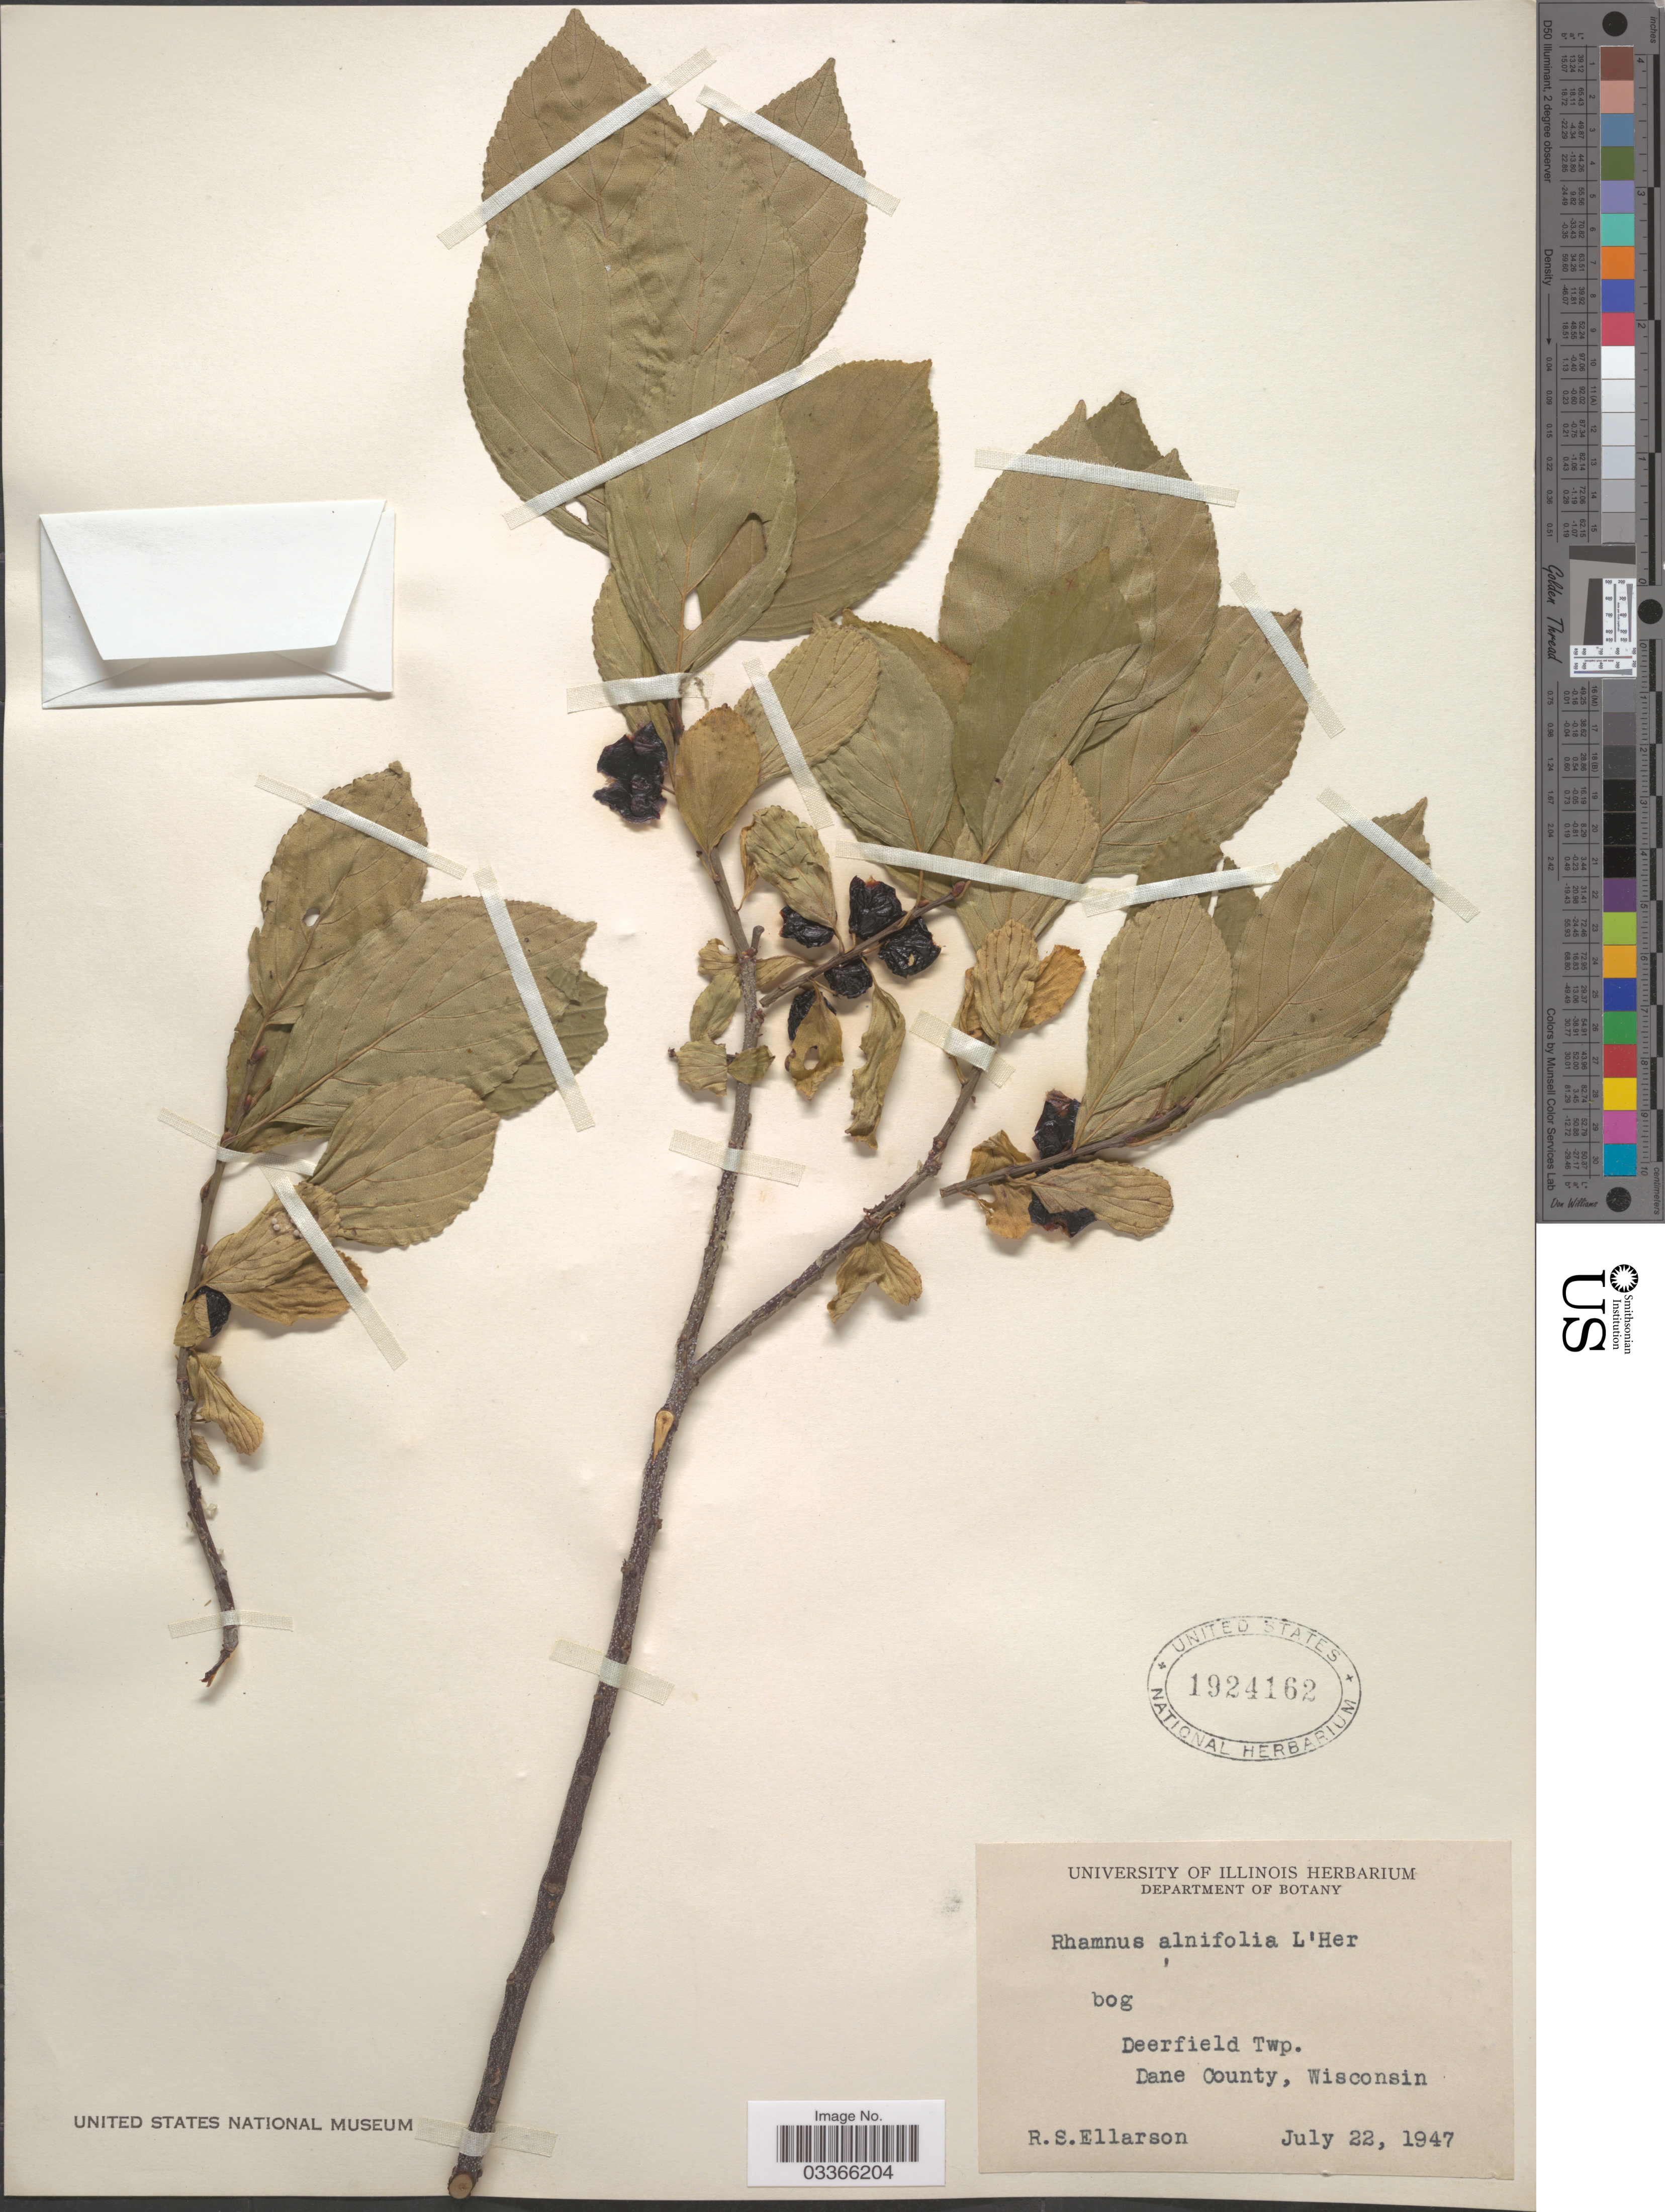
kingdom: Plantae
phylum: Tracheophyta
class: Magnoliopsida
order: Rosales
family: Rhamnaceae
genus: Rhamnus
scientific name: Rhamnus alnifolia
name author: L'Hér.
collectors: R. Ellarson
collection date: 1947-07-22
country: United States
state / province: Wisconsin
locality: Deerfield Twp., Dane County.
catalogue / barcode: US 1924162